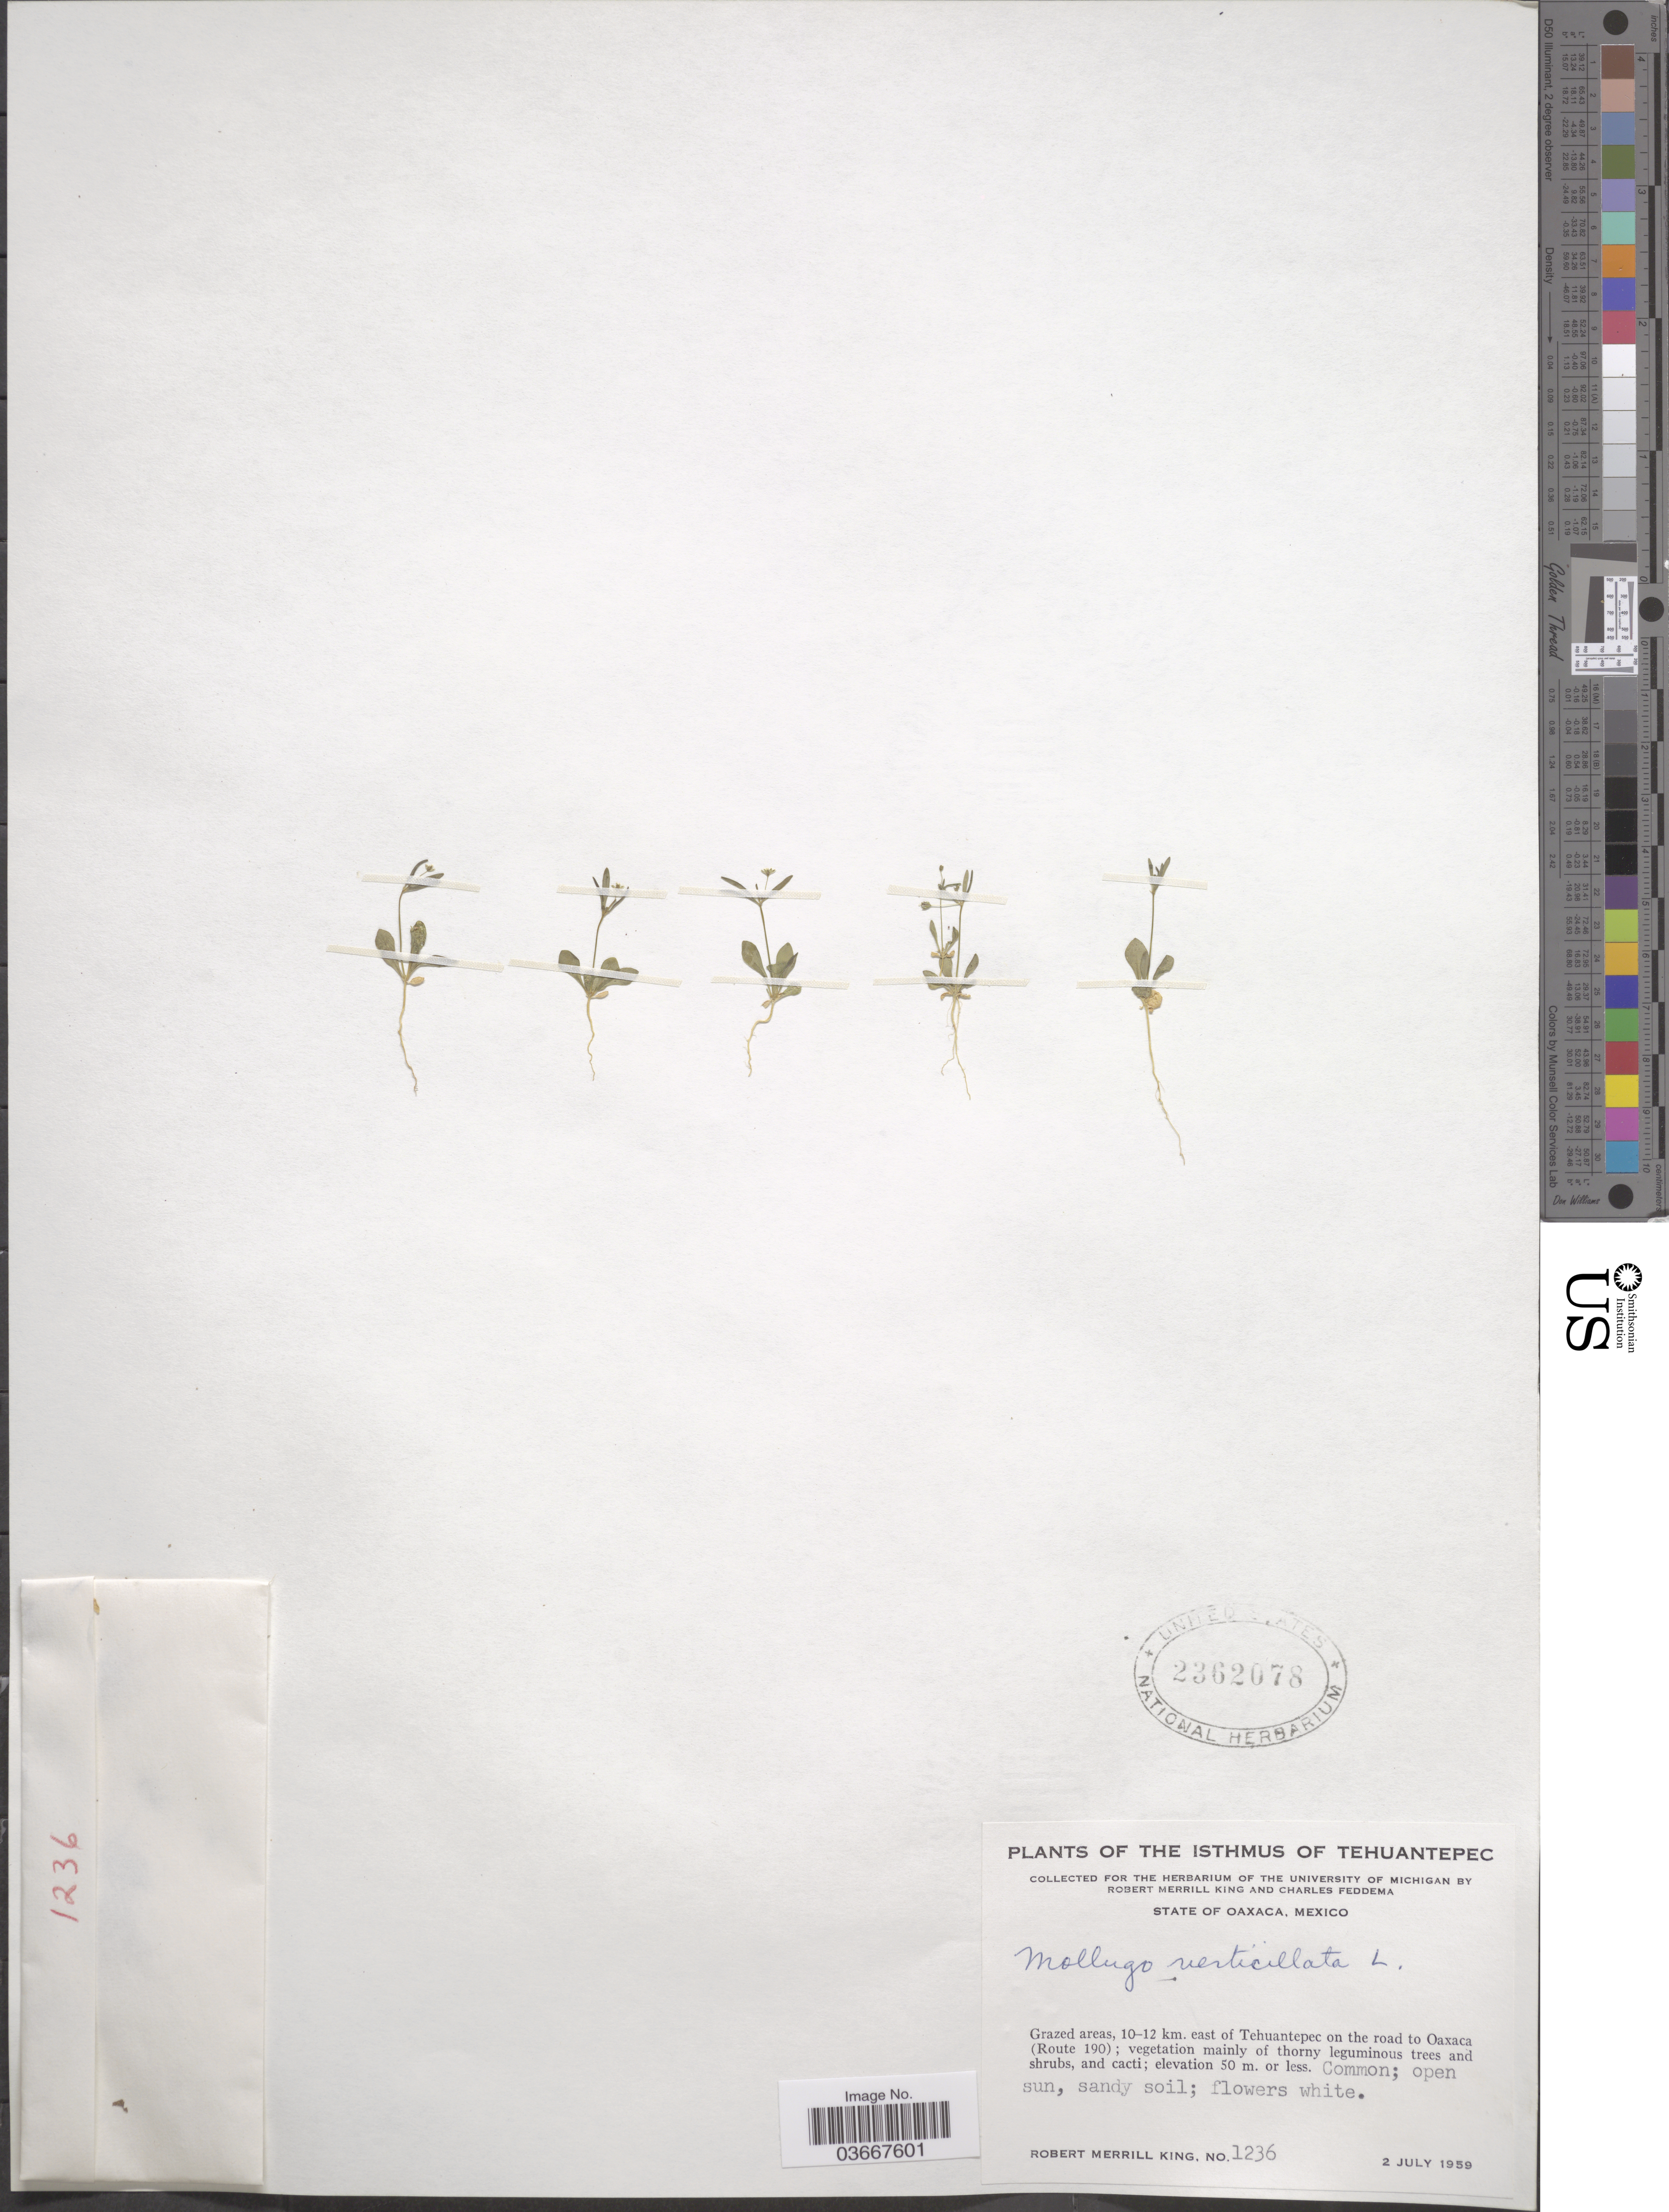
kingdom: Plantae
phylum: Tracheophyta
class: Magnoliopsida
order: Caryophyllales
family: Molluginaceae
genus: Mollugo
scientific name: Mollugo verticillata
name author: L.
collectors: R. M. King & C. Feddema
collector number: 1236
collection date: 1959-07-02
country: Mexico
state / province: Oaxaca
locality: The Isthmus of Tehuantepec. Grazed areas, 10-12 km. east of Tehuantepec on the road to Oaxaca (Route 190).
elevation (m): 50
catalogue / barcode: US 2362078